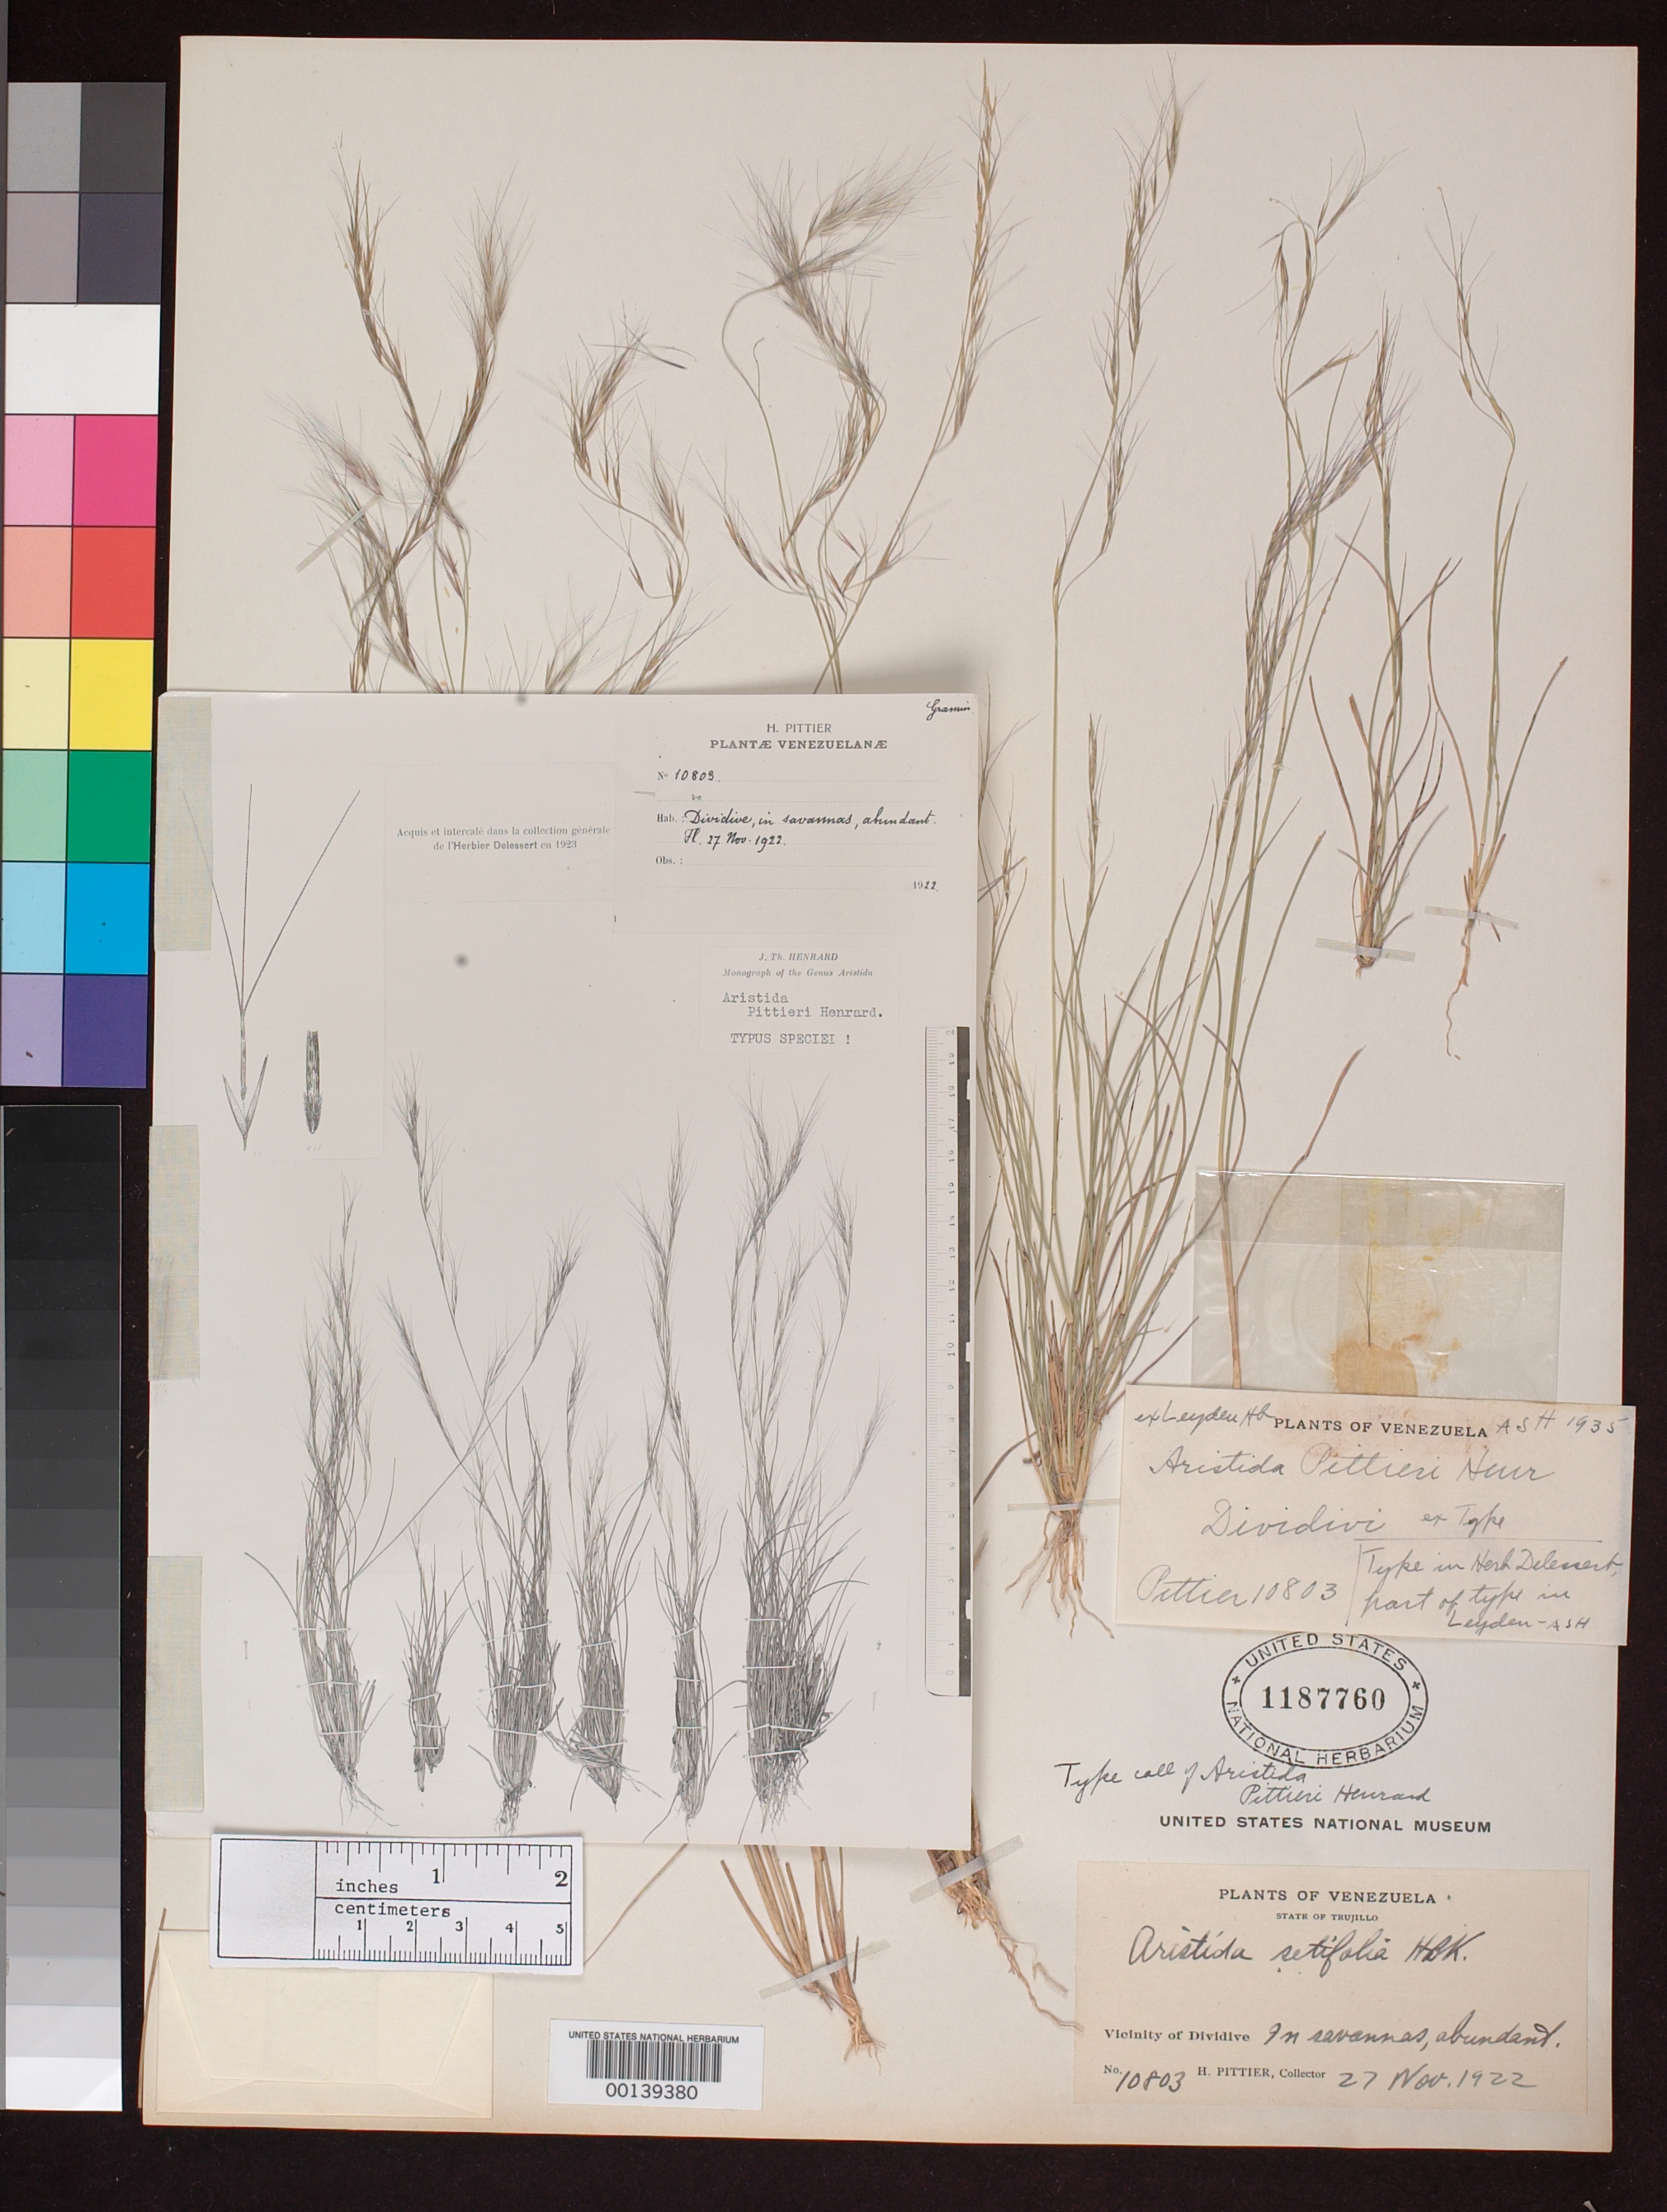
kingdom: Plantae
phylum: Tracheophyta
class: Liliopsida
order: Poales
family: Poaceae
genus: Aristida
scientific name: Aristida pittieri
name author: Henr.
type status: Isotype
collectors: H. F. Pittier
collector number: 10803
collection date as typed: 27 Nov 1922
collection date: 1922-11-27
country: Venezuela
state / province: Trujillo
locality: Dividive.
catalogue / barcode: US 1187760